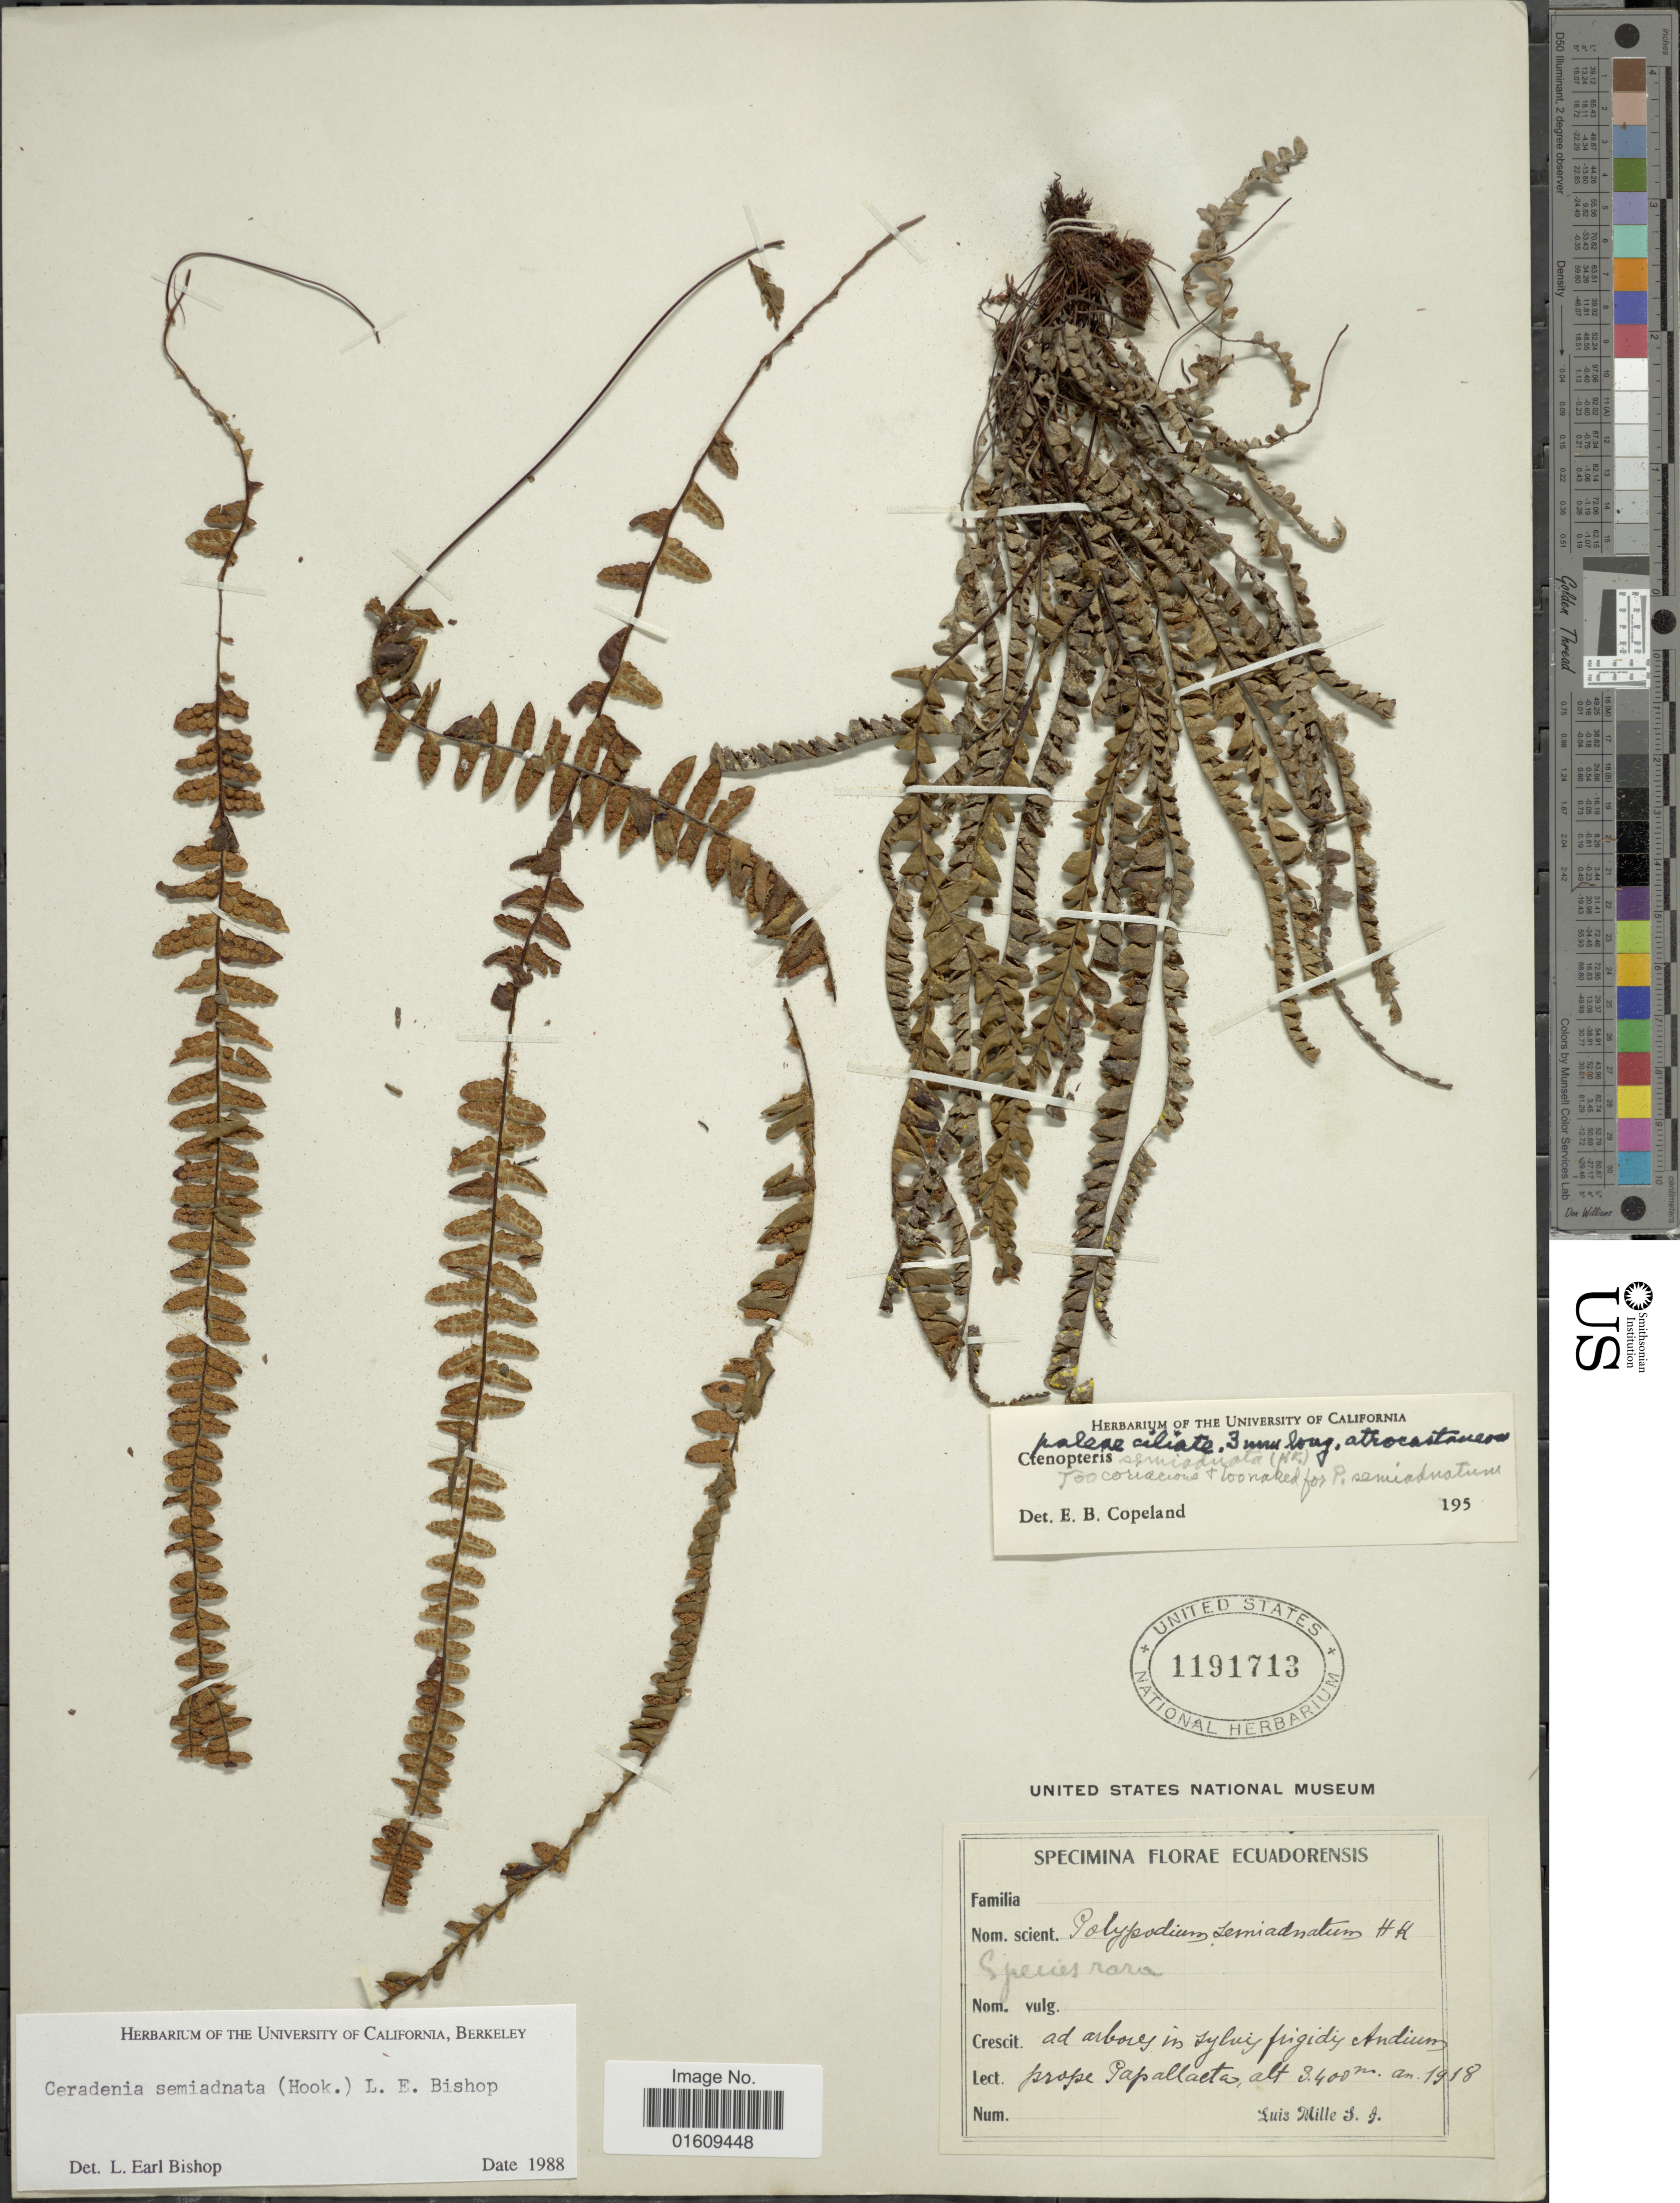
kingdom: Plantae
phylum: Tracheophyta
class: Polypodiopsida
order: Polypodiales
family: Polypodiaceae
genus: Ceradenia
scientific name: Ceradenia semiadnata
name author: (Hook.) L.E. Bishop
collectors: L. Mille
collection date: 1918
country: Ecuador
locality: Ad arbonis in sylvis frigidis Andium. prope Papallaeta.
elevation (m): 3400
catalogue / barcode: US 1191713